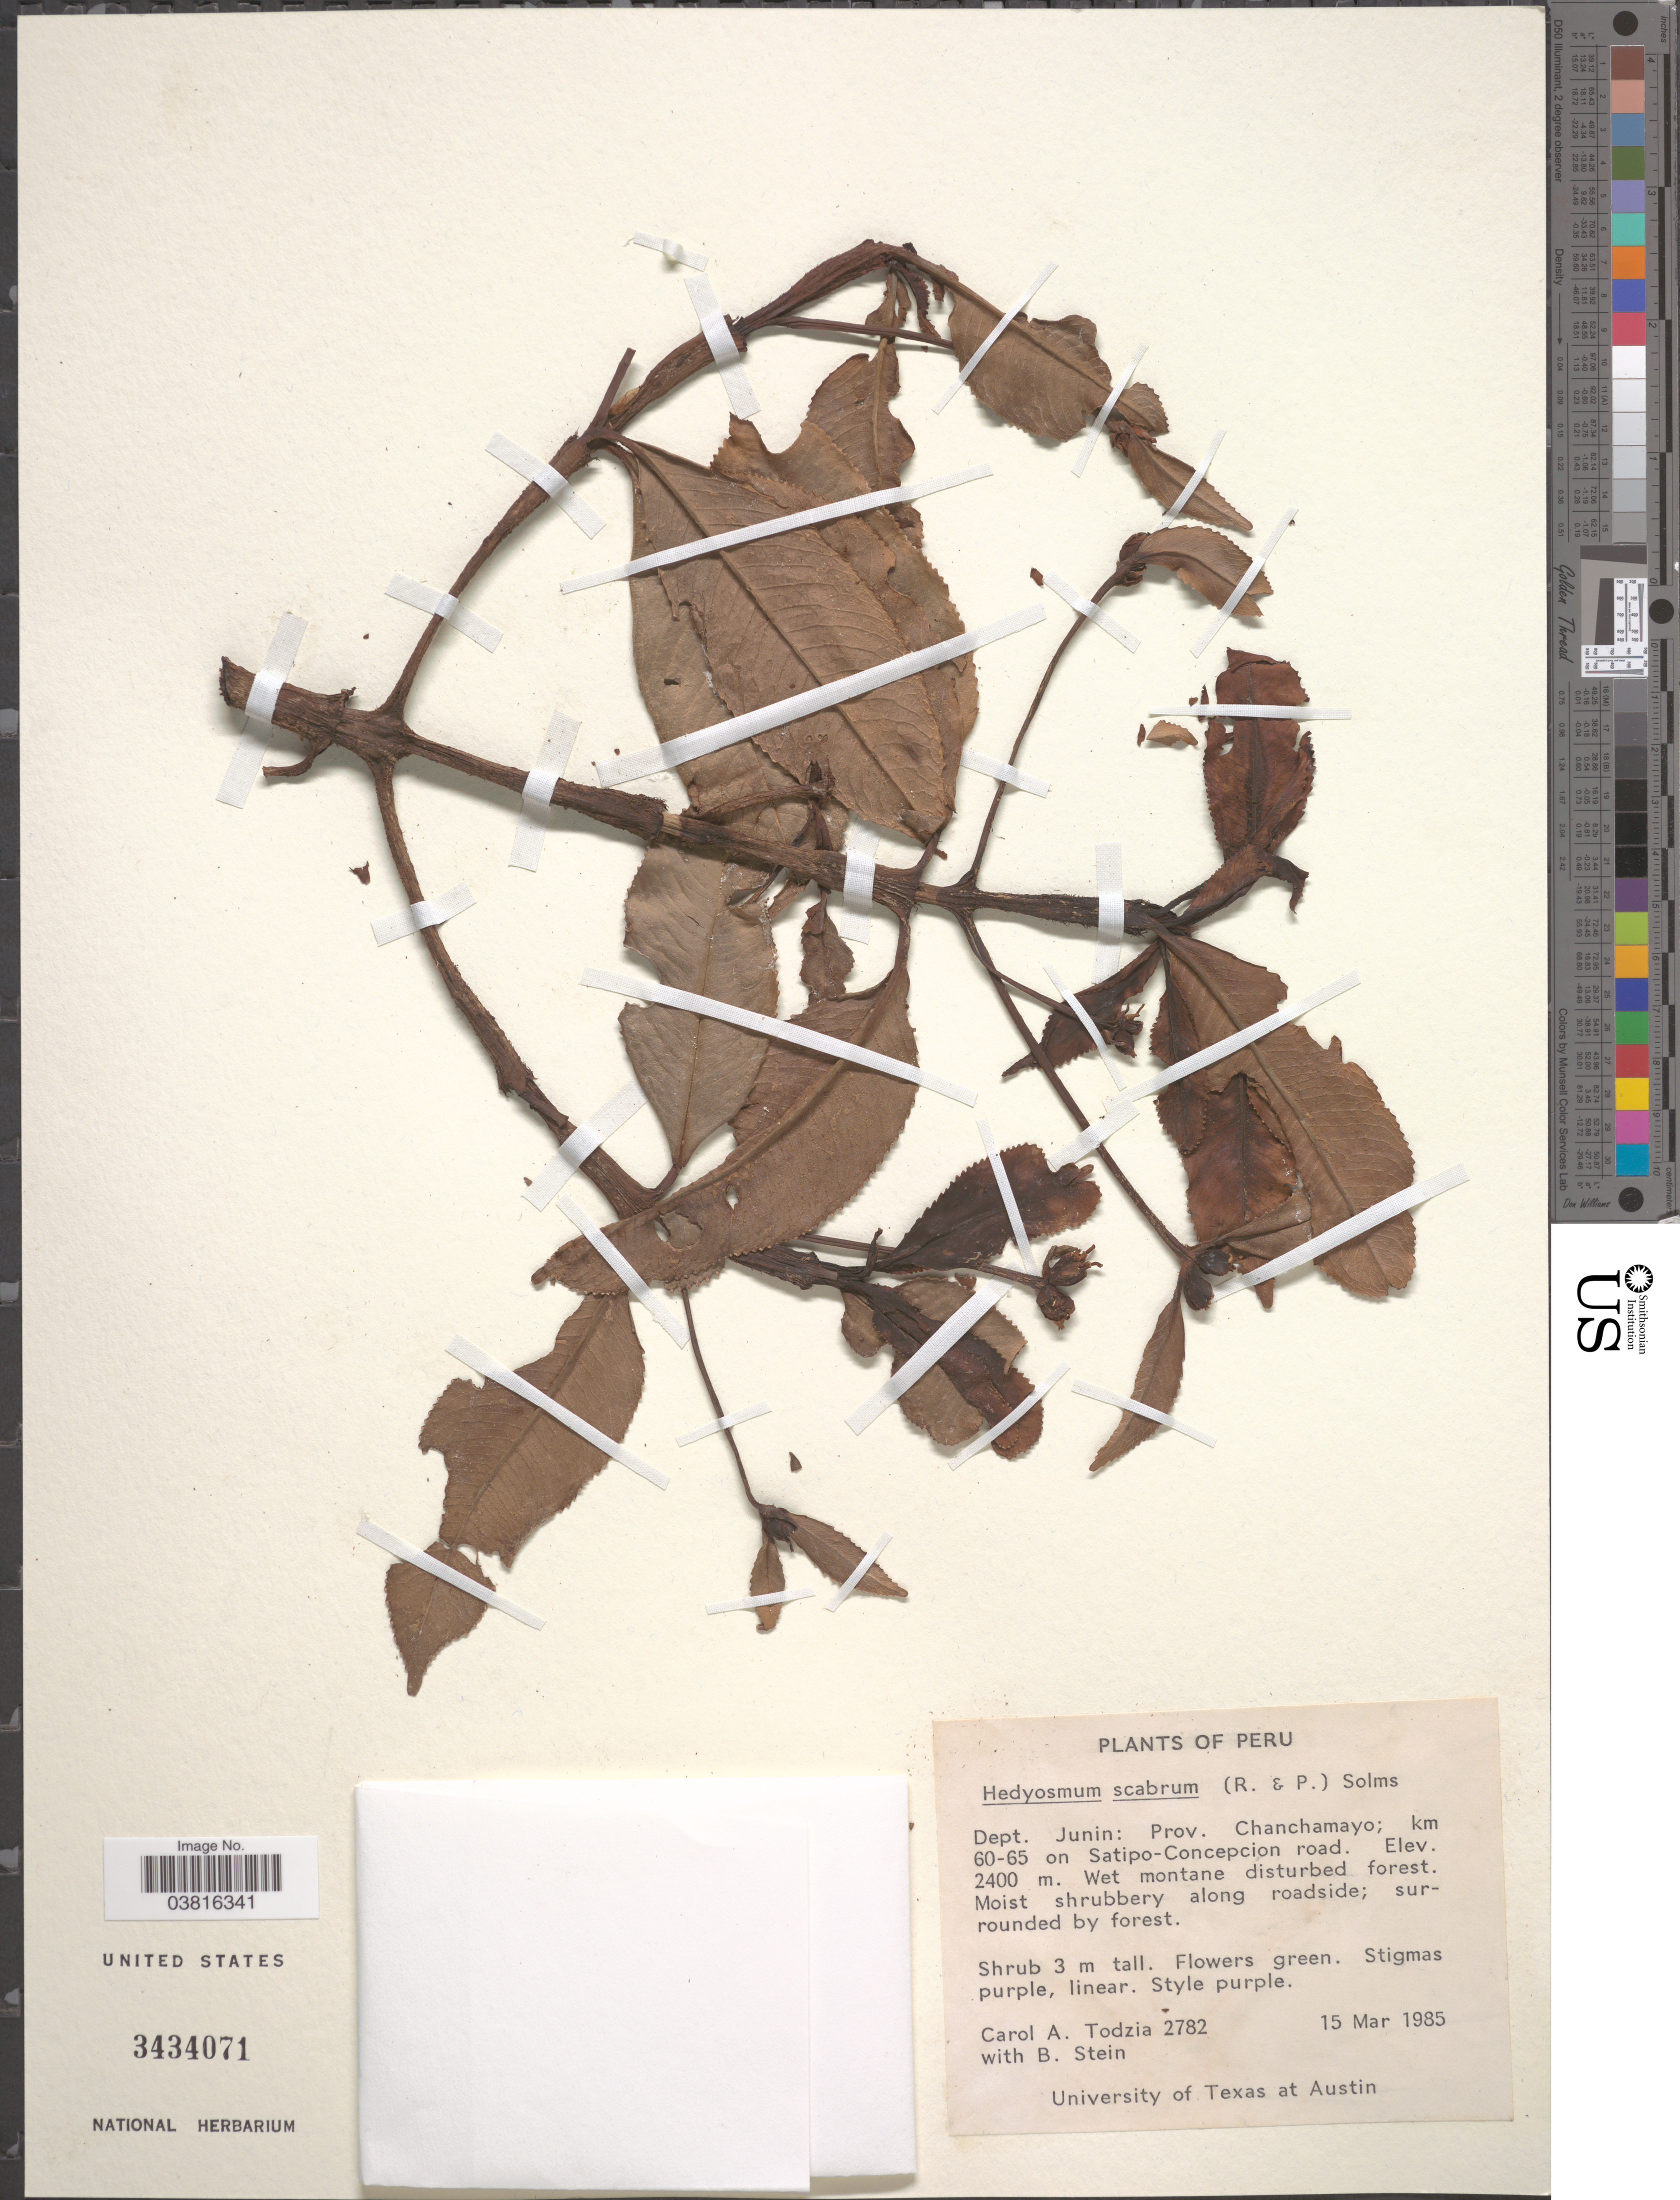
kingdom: Plantae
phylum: Tracheophyta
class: Magnoliopsida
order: Chloranthales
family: Chloranthaceae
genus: Hedyosmum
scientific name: Hedyosmum scabrum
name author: Solms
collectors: C. A. Todzia & B. Stein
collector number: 2782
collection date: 1985-03-15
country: Peru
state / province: Junín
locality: Dept. Junin: Prov. Chanchamayo; km 60-65 on Satipo-Concepcion road.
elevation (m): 2400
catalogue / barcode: US 3434071